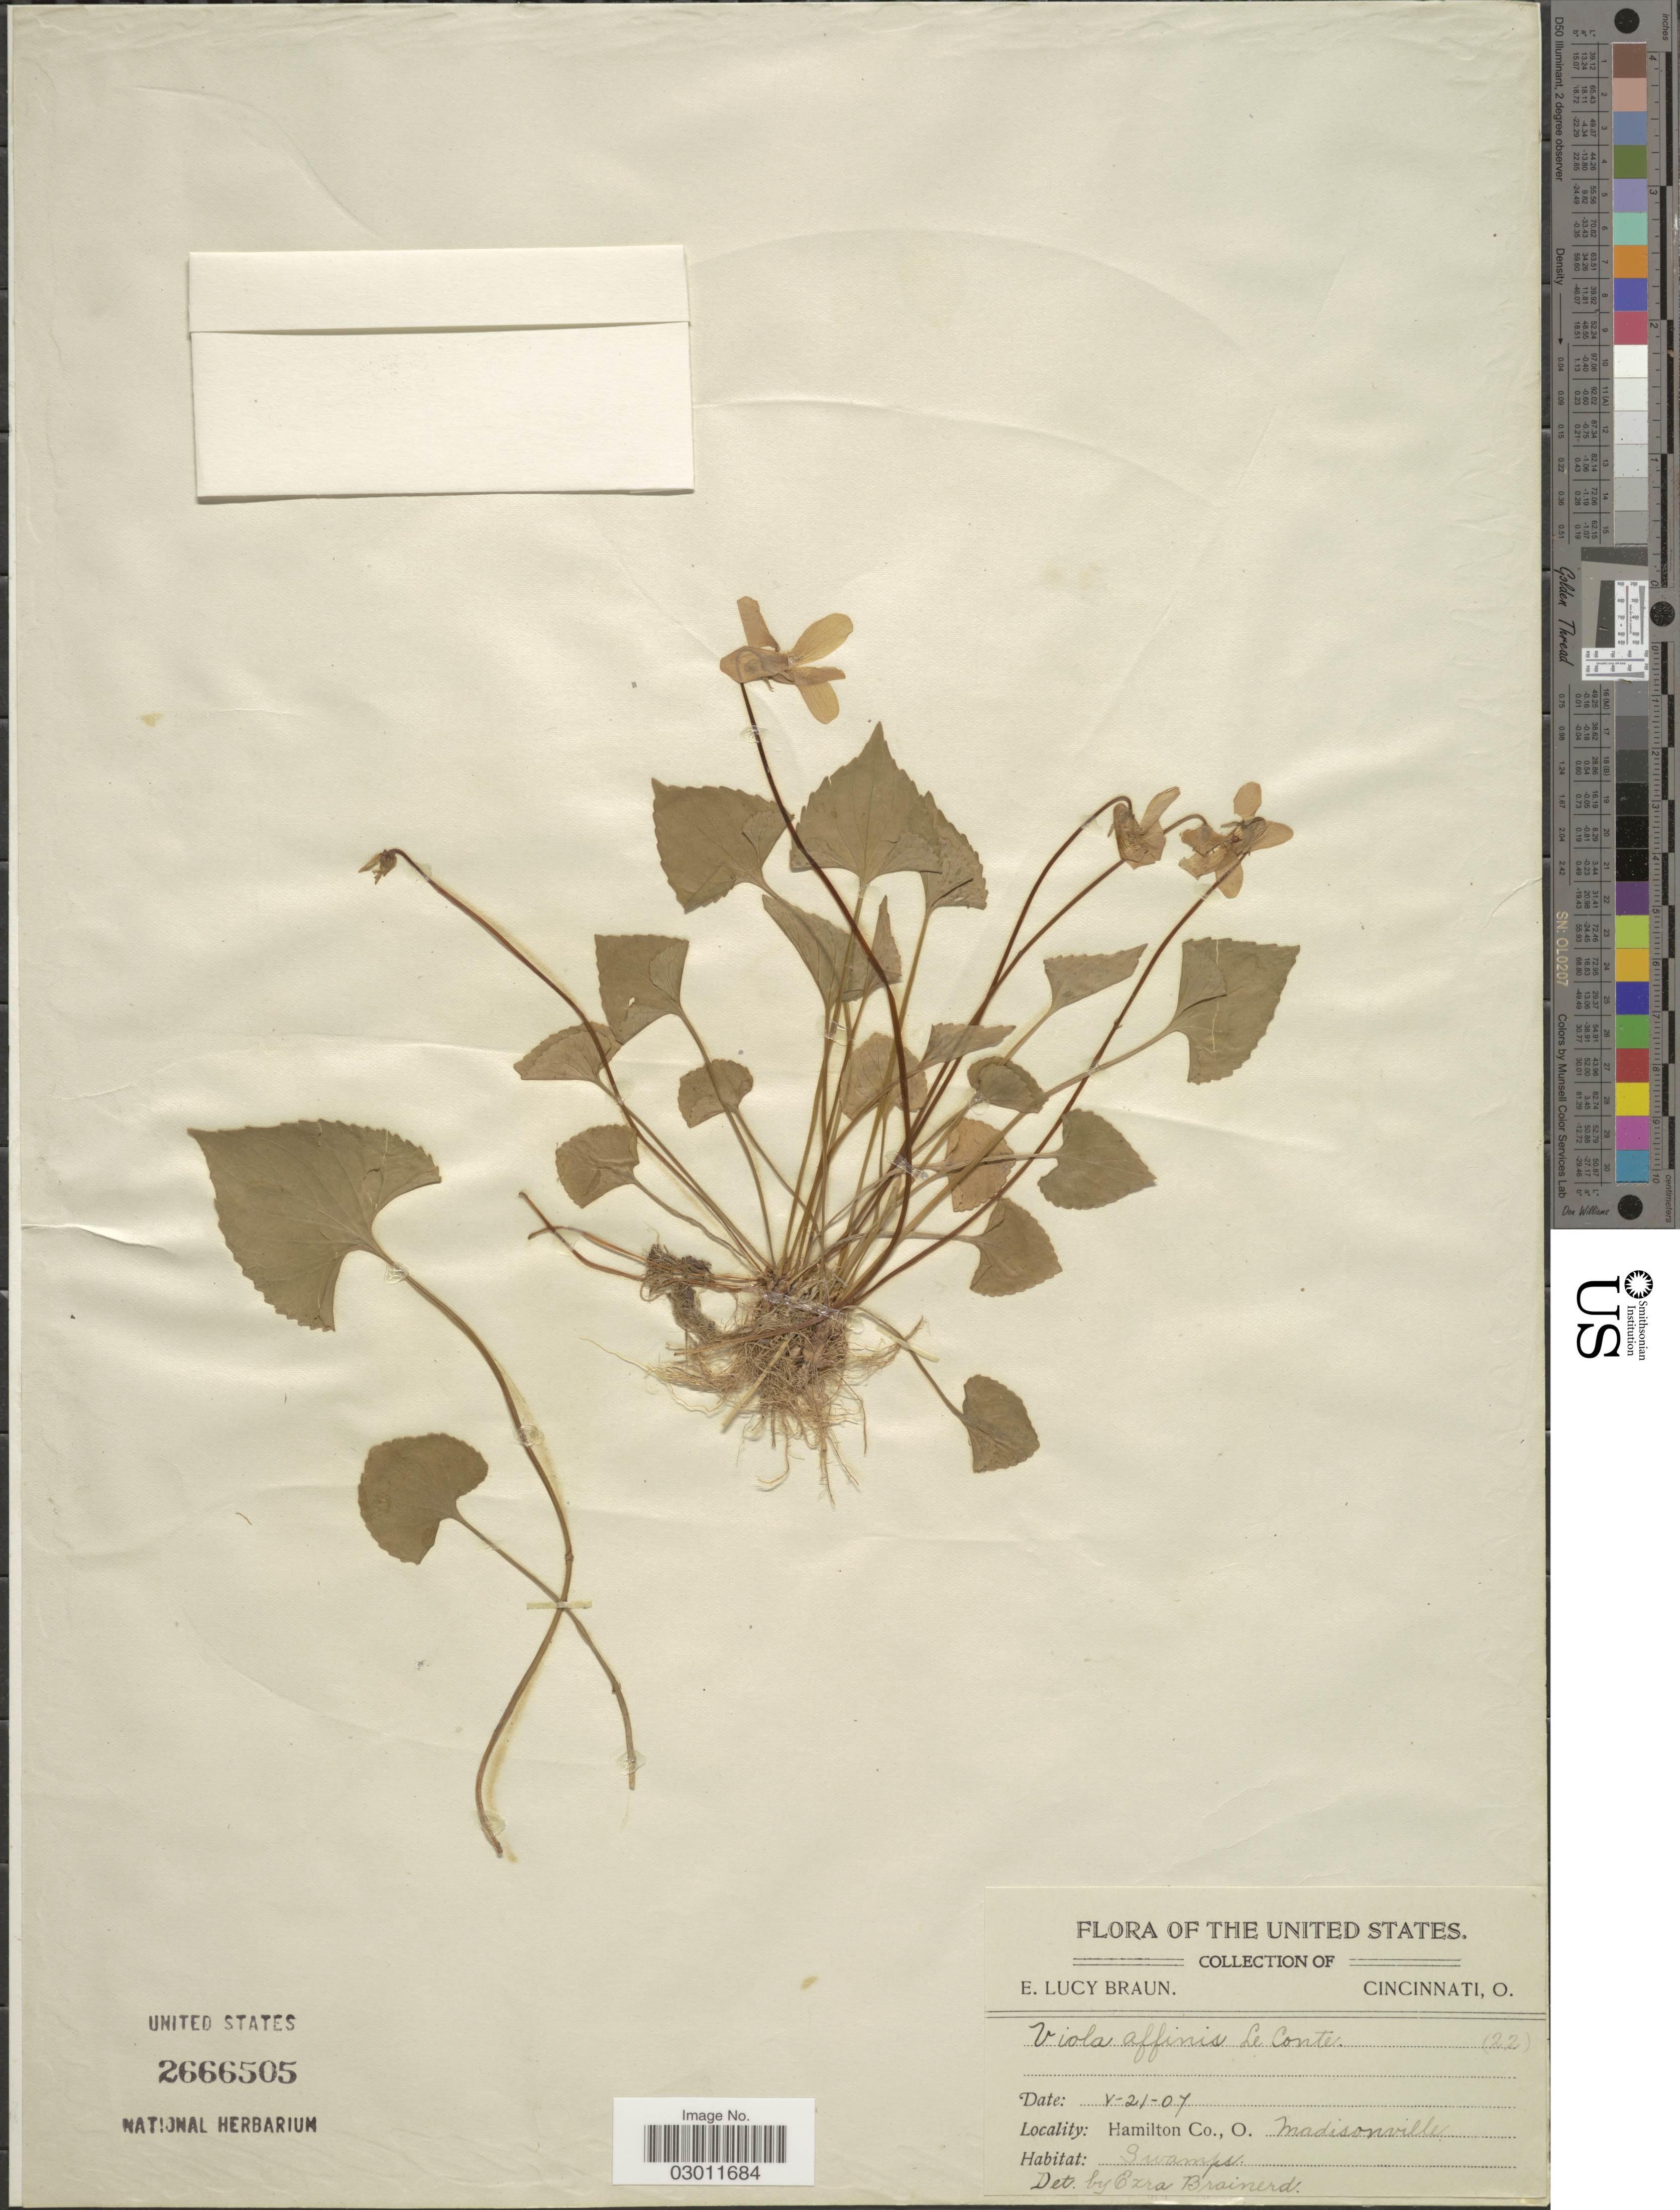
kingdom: Plantae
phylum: Tracheophyta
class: Magnoliopsida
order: Malpighiales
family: Violaceae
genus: Viola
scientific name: Viola affinis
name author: LeConte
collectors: E. L. Braun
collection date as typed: Transcribed d/m/y: 21/5/7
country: United States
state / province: Ohio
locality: Hamilton Co., Madisonville.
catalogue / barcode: US 2666505